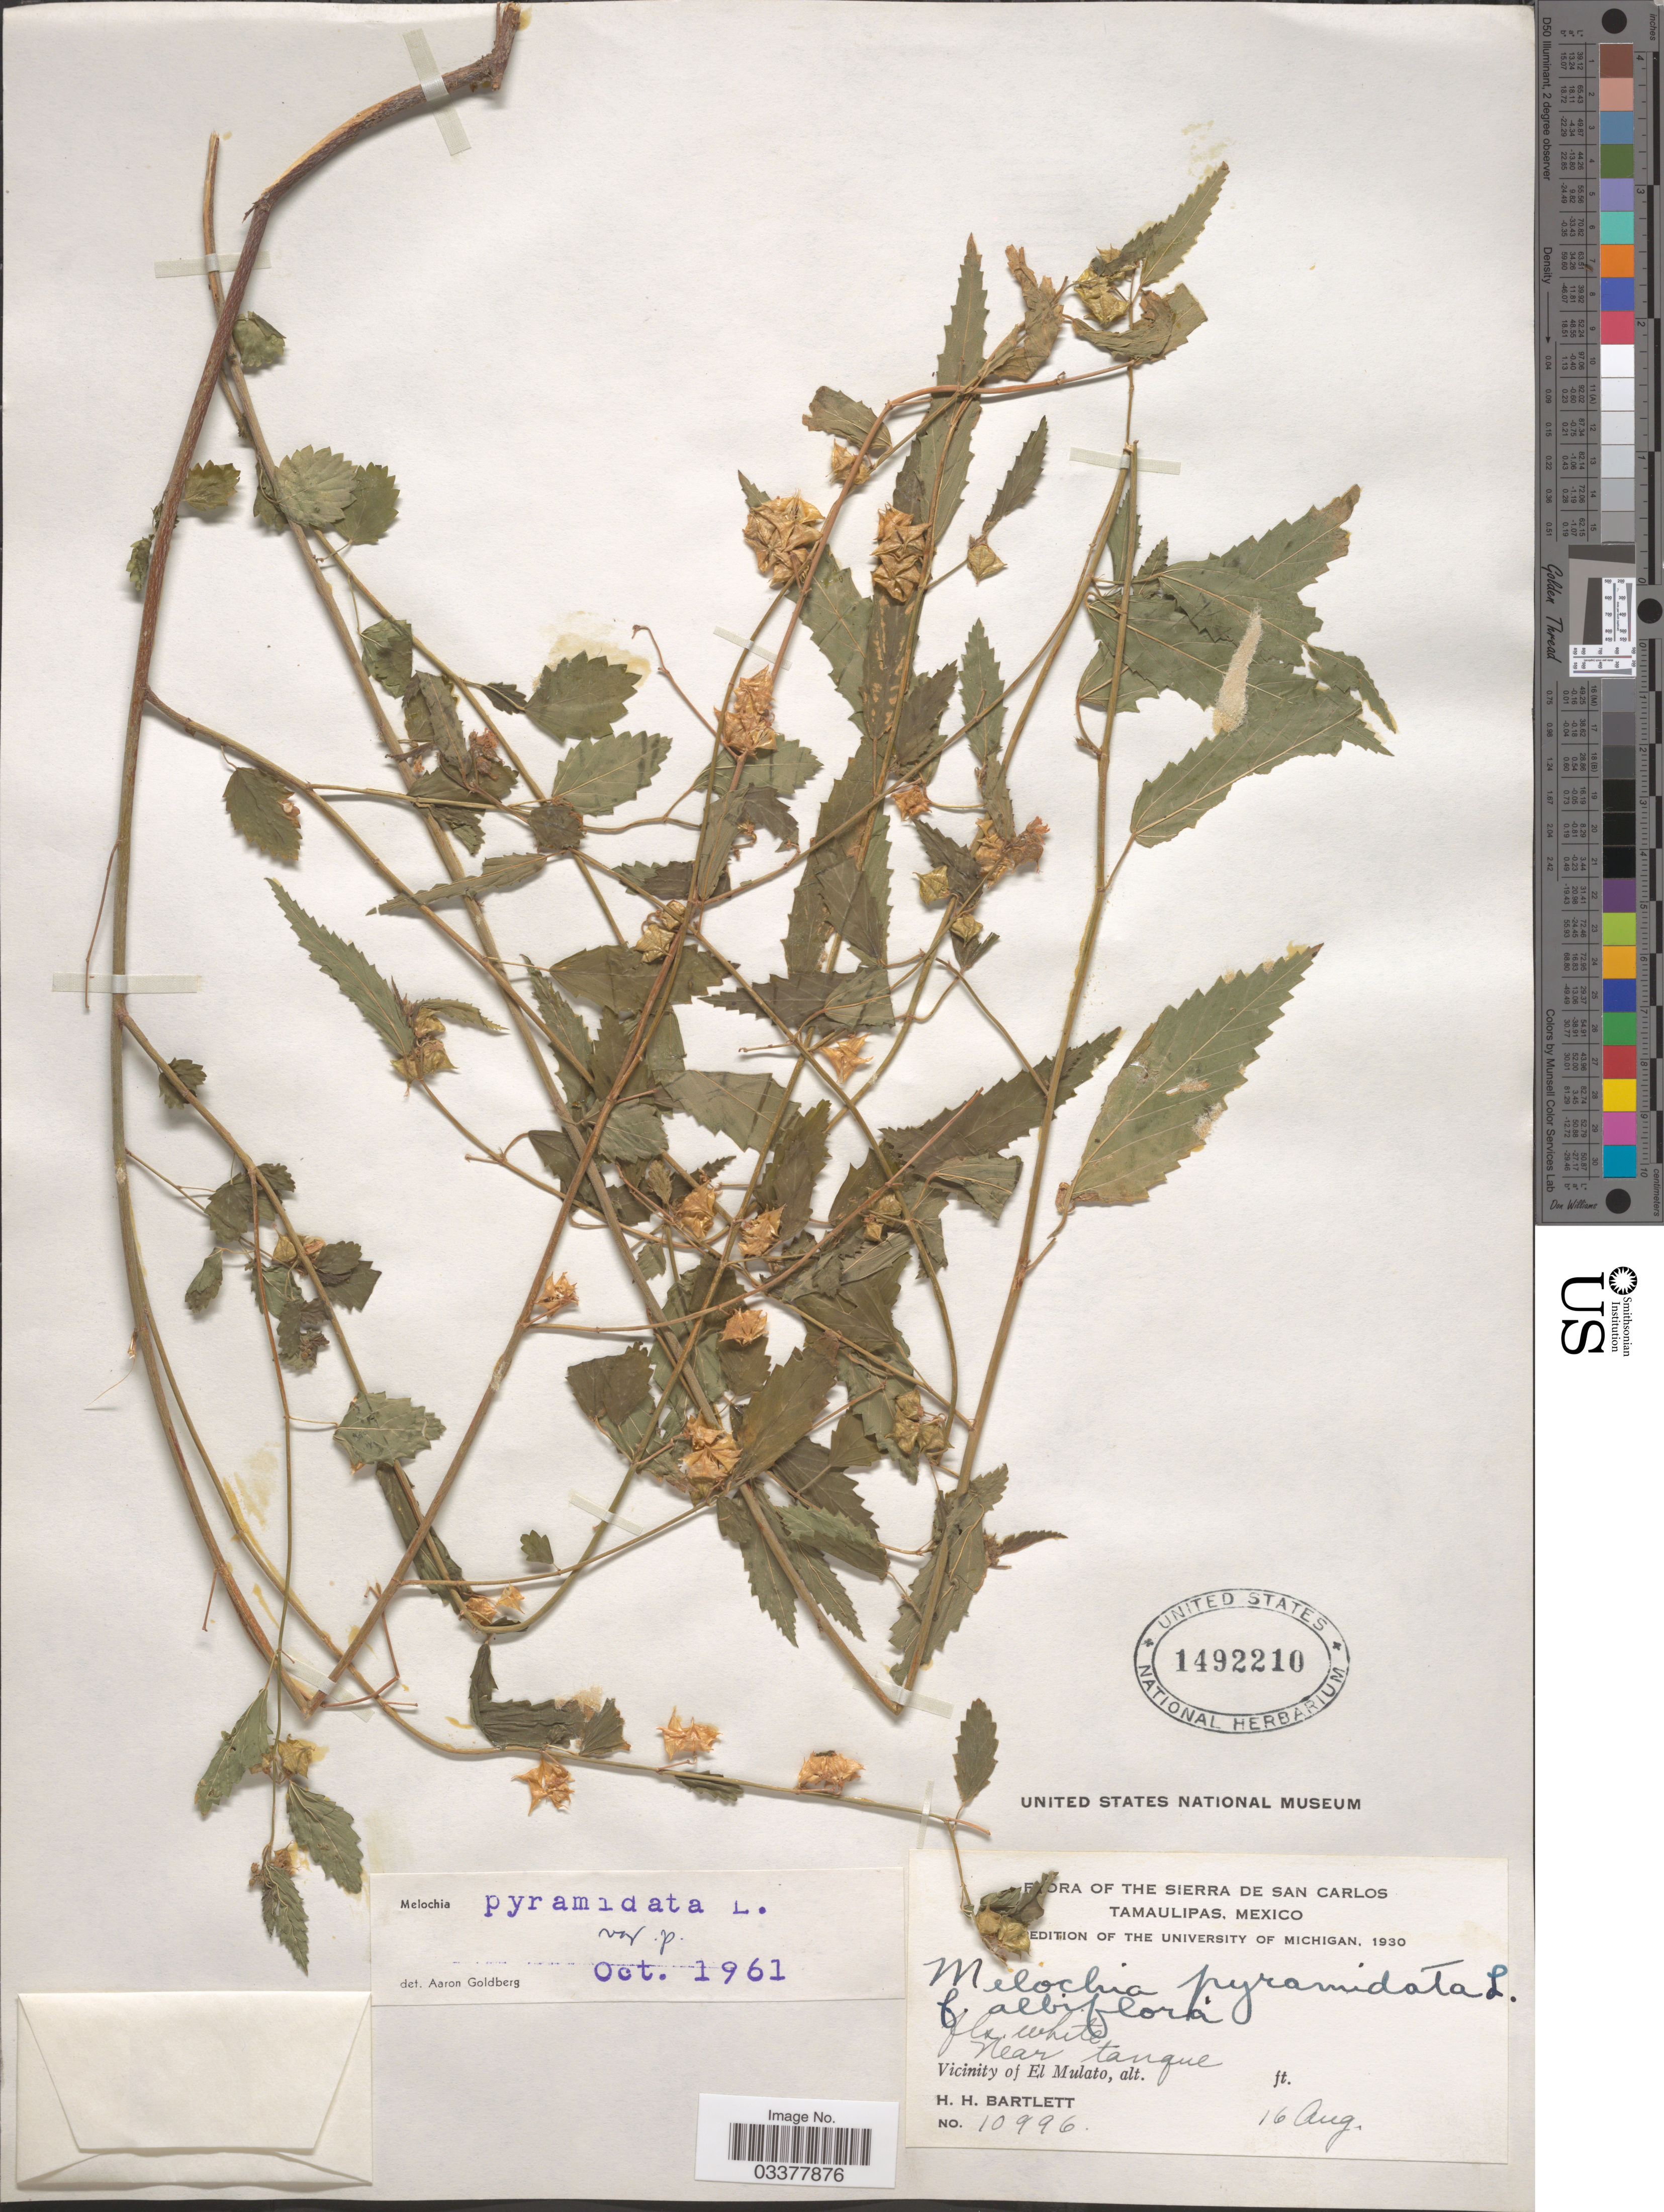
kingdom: Plantae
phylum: Tracheophyta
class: Magnoliopsida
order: Malvales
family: Malvaceae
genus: Melochia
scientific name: Melochia pyramidata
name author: L.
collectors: H. H. Bartlett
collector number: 10996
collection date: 1930-08-16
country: Mexico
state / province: Tamaulipas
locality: Sierra de San Carlos. Near tanque. Vicinity of El Mulato.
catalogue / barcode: US 1492210